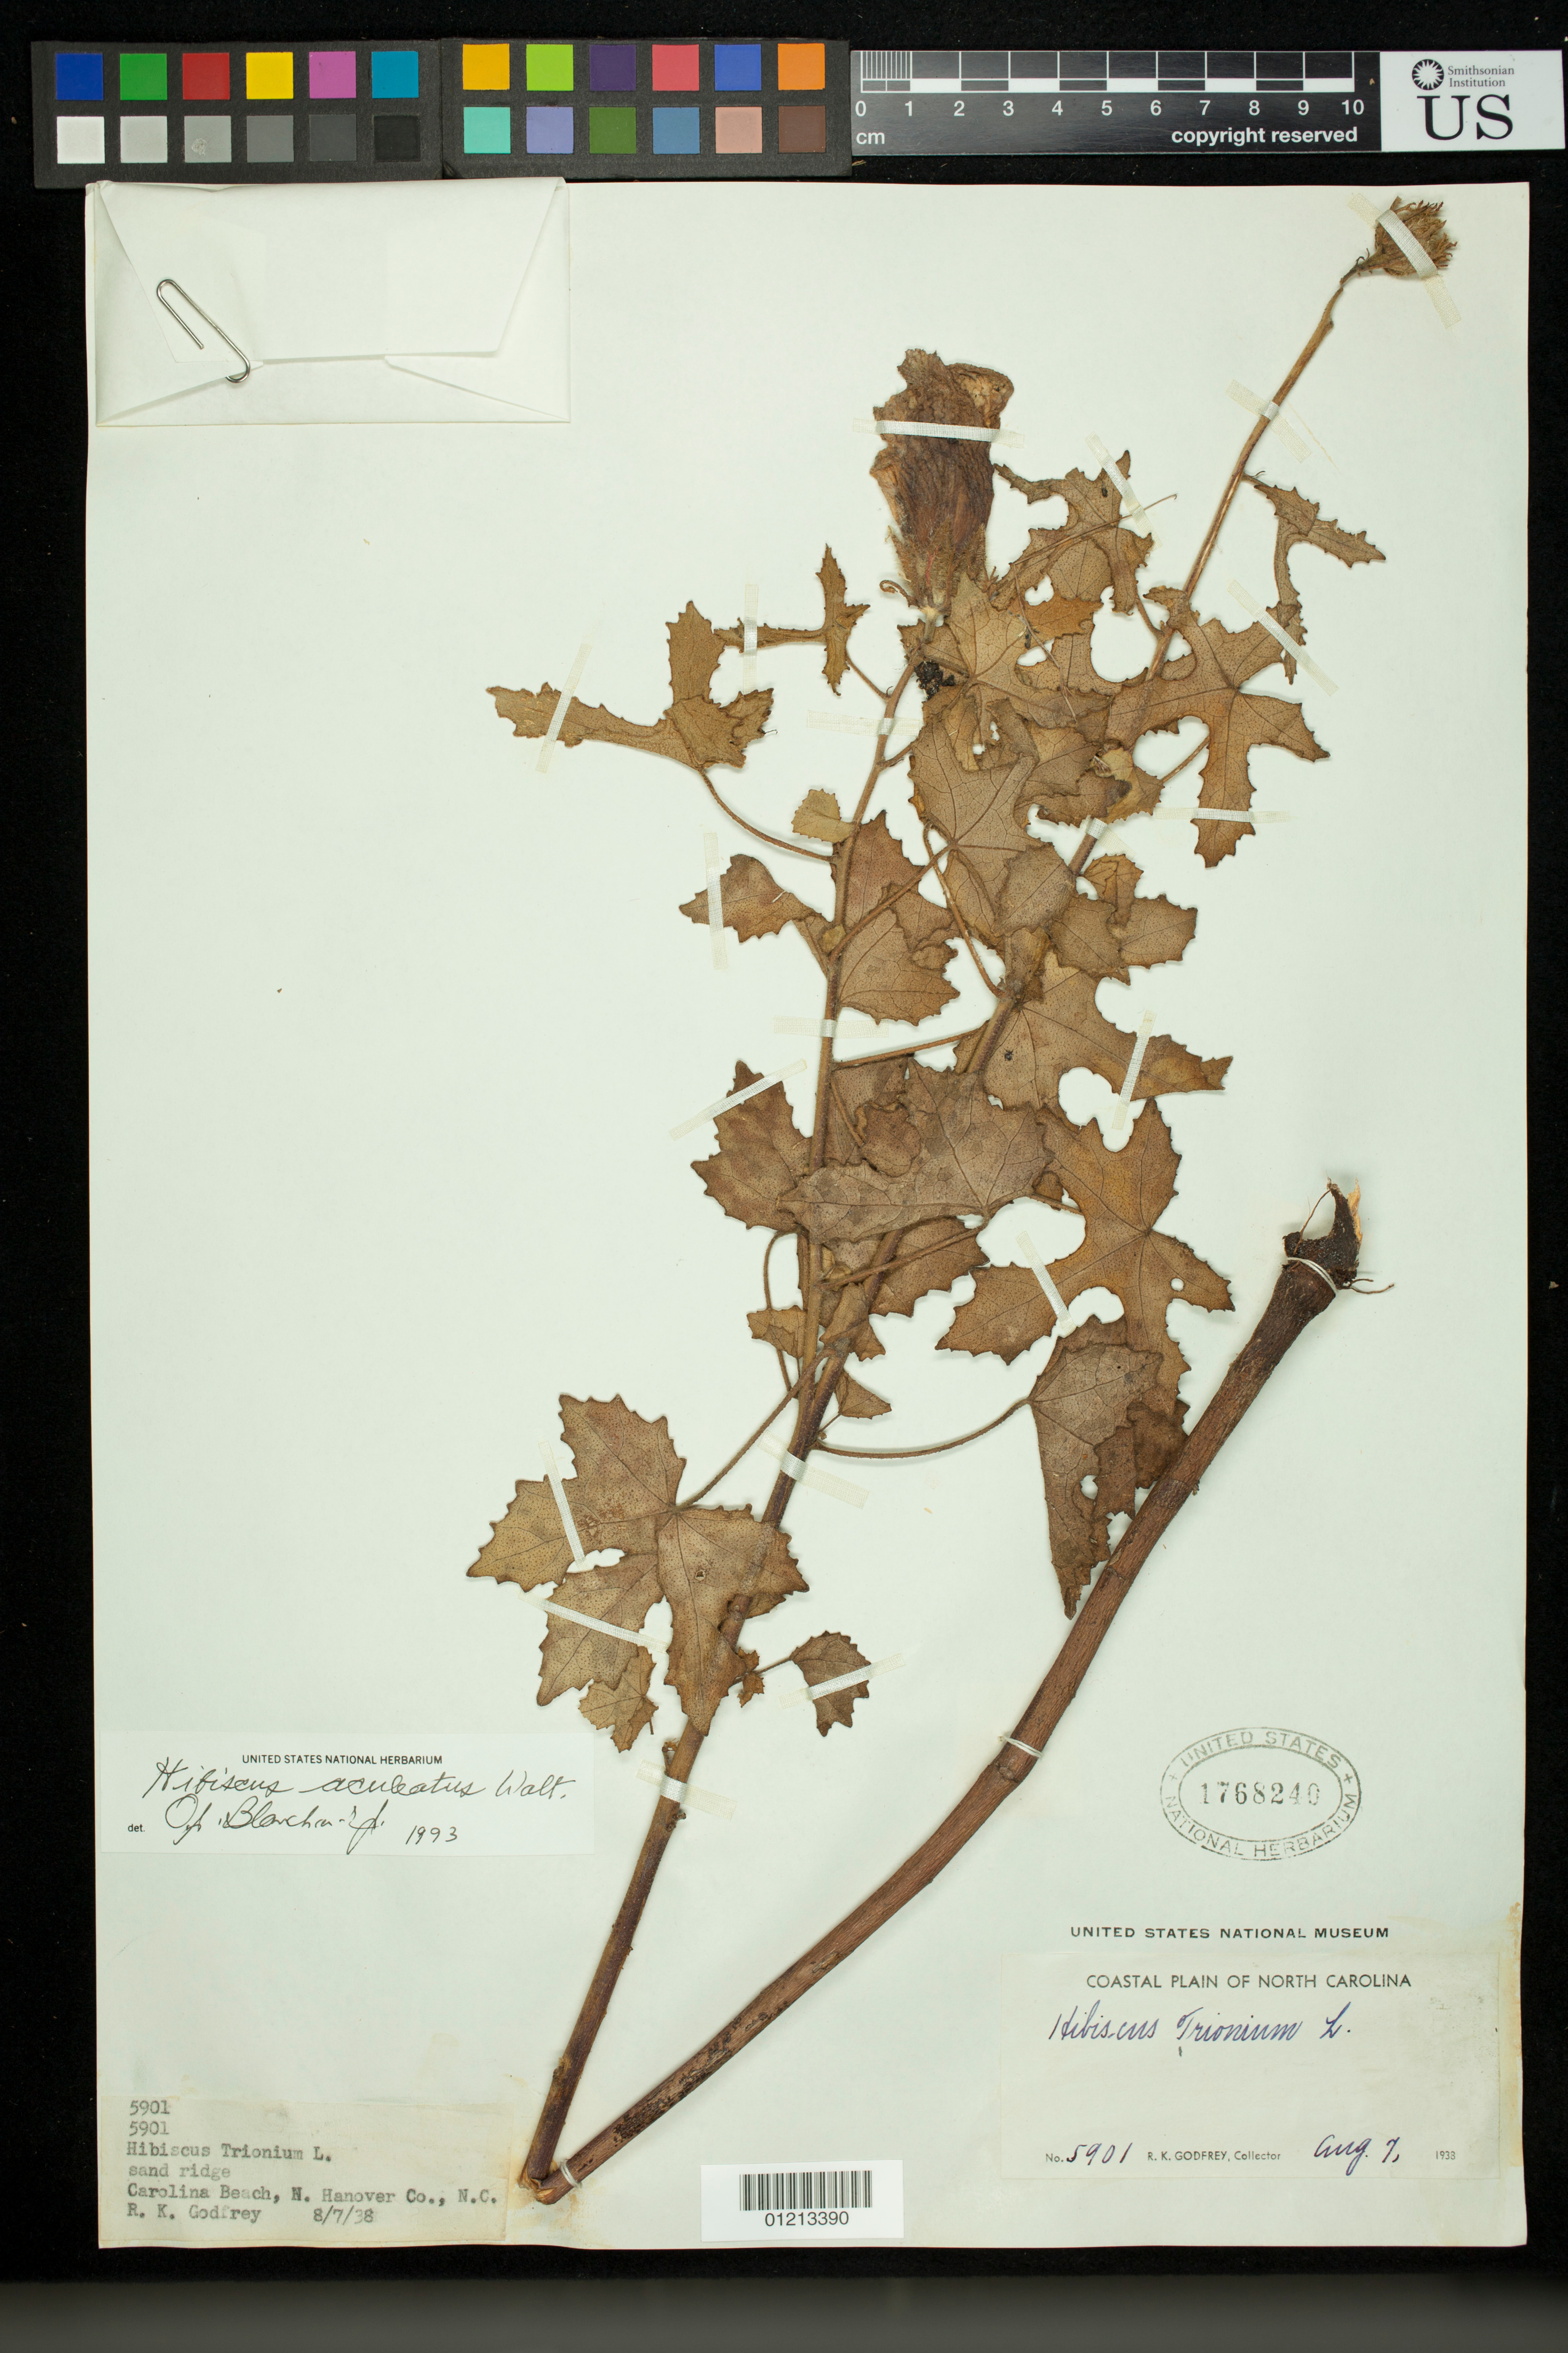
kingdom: Plantae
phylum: Tracheophyta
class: Magnoliopsida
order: Malvales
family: Malvaceae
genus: Sabdariffa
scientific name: Sabdariffa aculeata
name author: (Walter) M.M. Hanes & R.L. Barrett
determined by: Dorr, Laurence J., Curator (BOT), Smithsonian Institution - National Museum of Natural History (UNITED STATES)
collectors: R. K. Godfrey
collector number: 5901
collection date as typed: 08 Jul 1938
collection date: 1938-07-08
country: United States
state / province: North Carolina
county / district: New Hanover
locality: Coastal plain of North Carolina. Sand ridge. Carolina Beach, N. Hanover Co.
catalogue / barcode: US 1768240